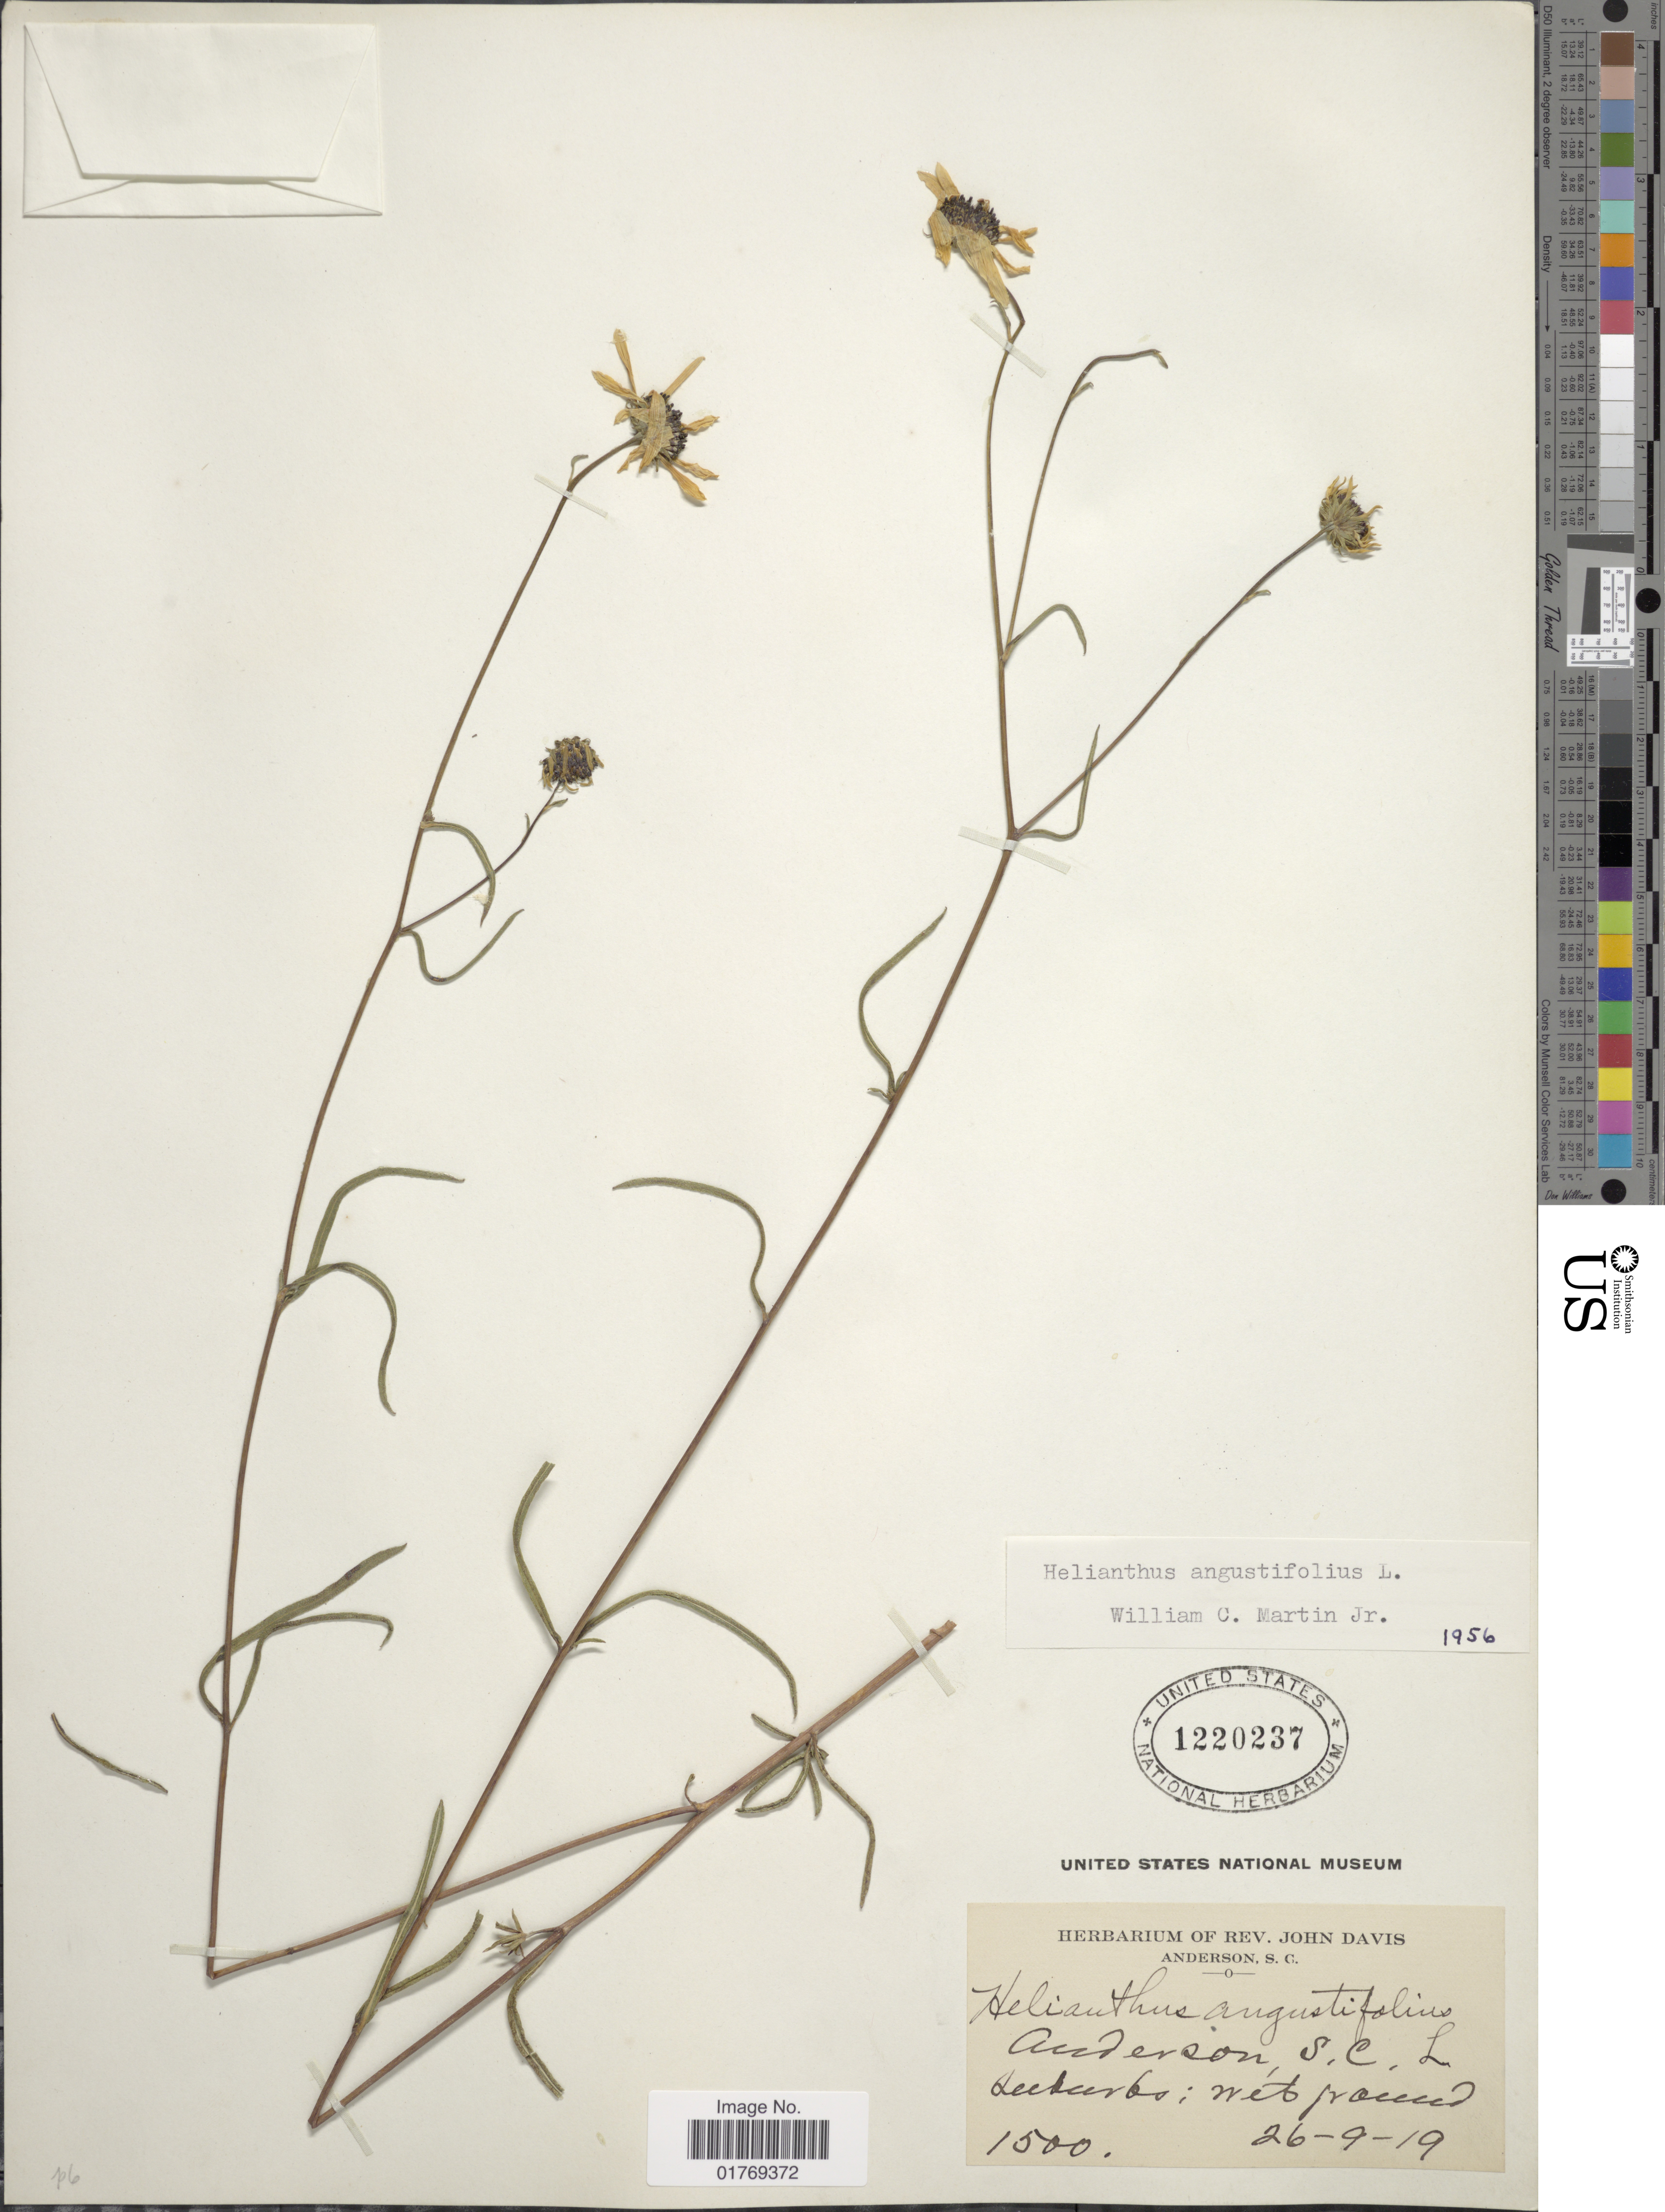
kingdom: Plantae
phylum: Tracheophyta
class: Magnoliopsida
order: Asterales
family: Asteraceae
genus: Helianthus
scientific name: Helianthus angustifolius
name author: L.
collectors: ex herb. Rev. John Davis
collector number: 1500?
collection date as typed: Transcribed d/m/y: 26/9/19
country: United States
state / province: South Carolina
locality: Seekurbs: wet proceed.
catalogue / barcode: US 1220237